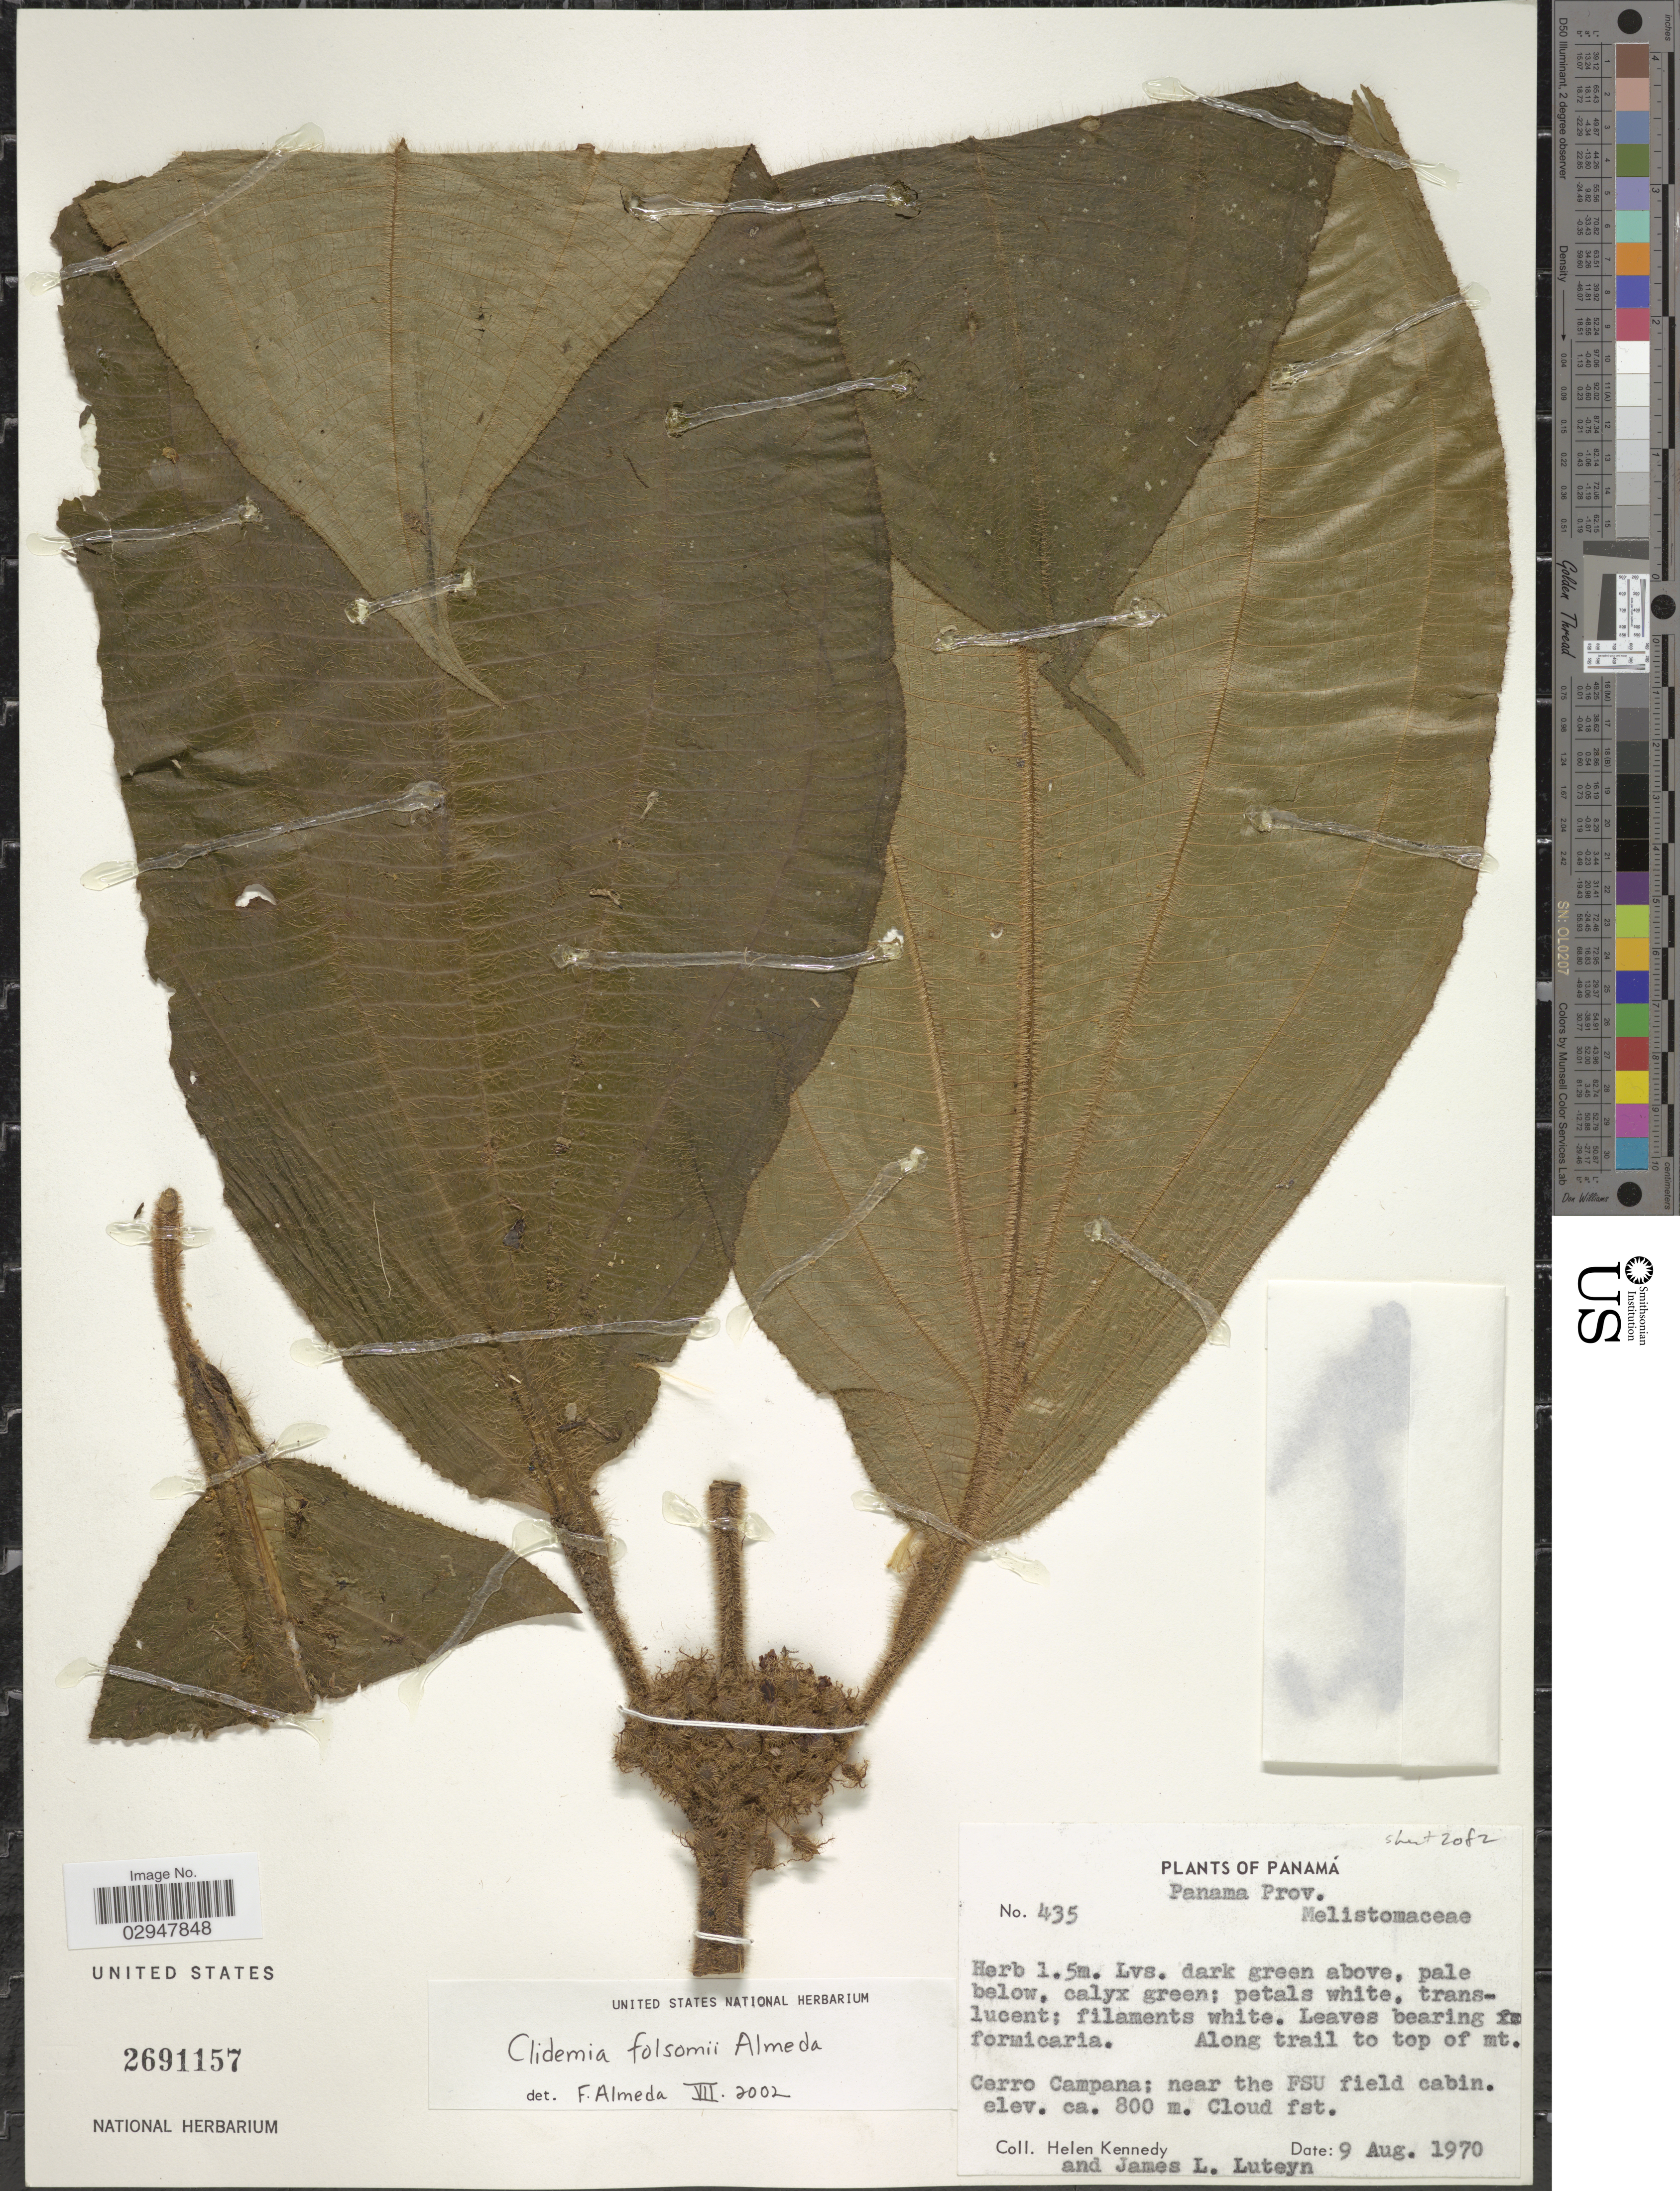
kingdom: Plantae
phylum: Tracheophyta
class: Magnoliopsida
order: Myrtales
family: Melastomataceae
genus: Clidemia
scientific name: Clidemia folsomii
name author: Almeda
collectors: H. Kennedy & J. Luteyn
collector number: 435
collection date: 1970-08-09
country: Panama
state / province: Panamá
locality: Cerro Campana: near the FSU field cabin.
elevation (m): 800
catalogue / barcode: US 2691157